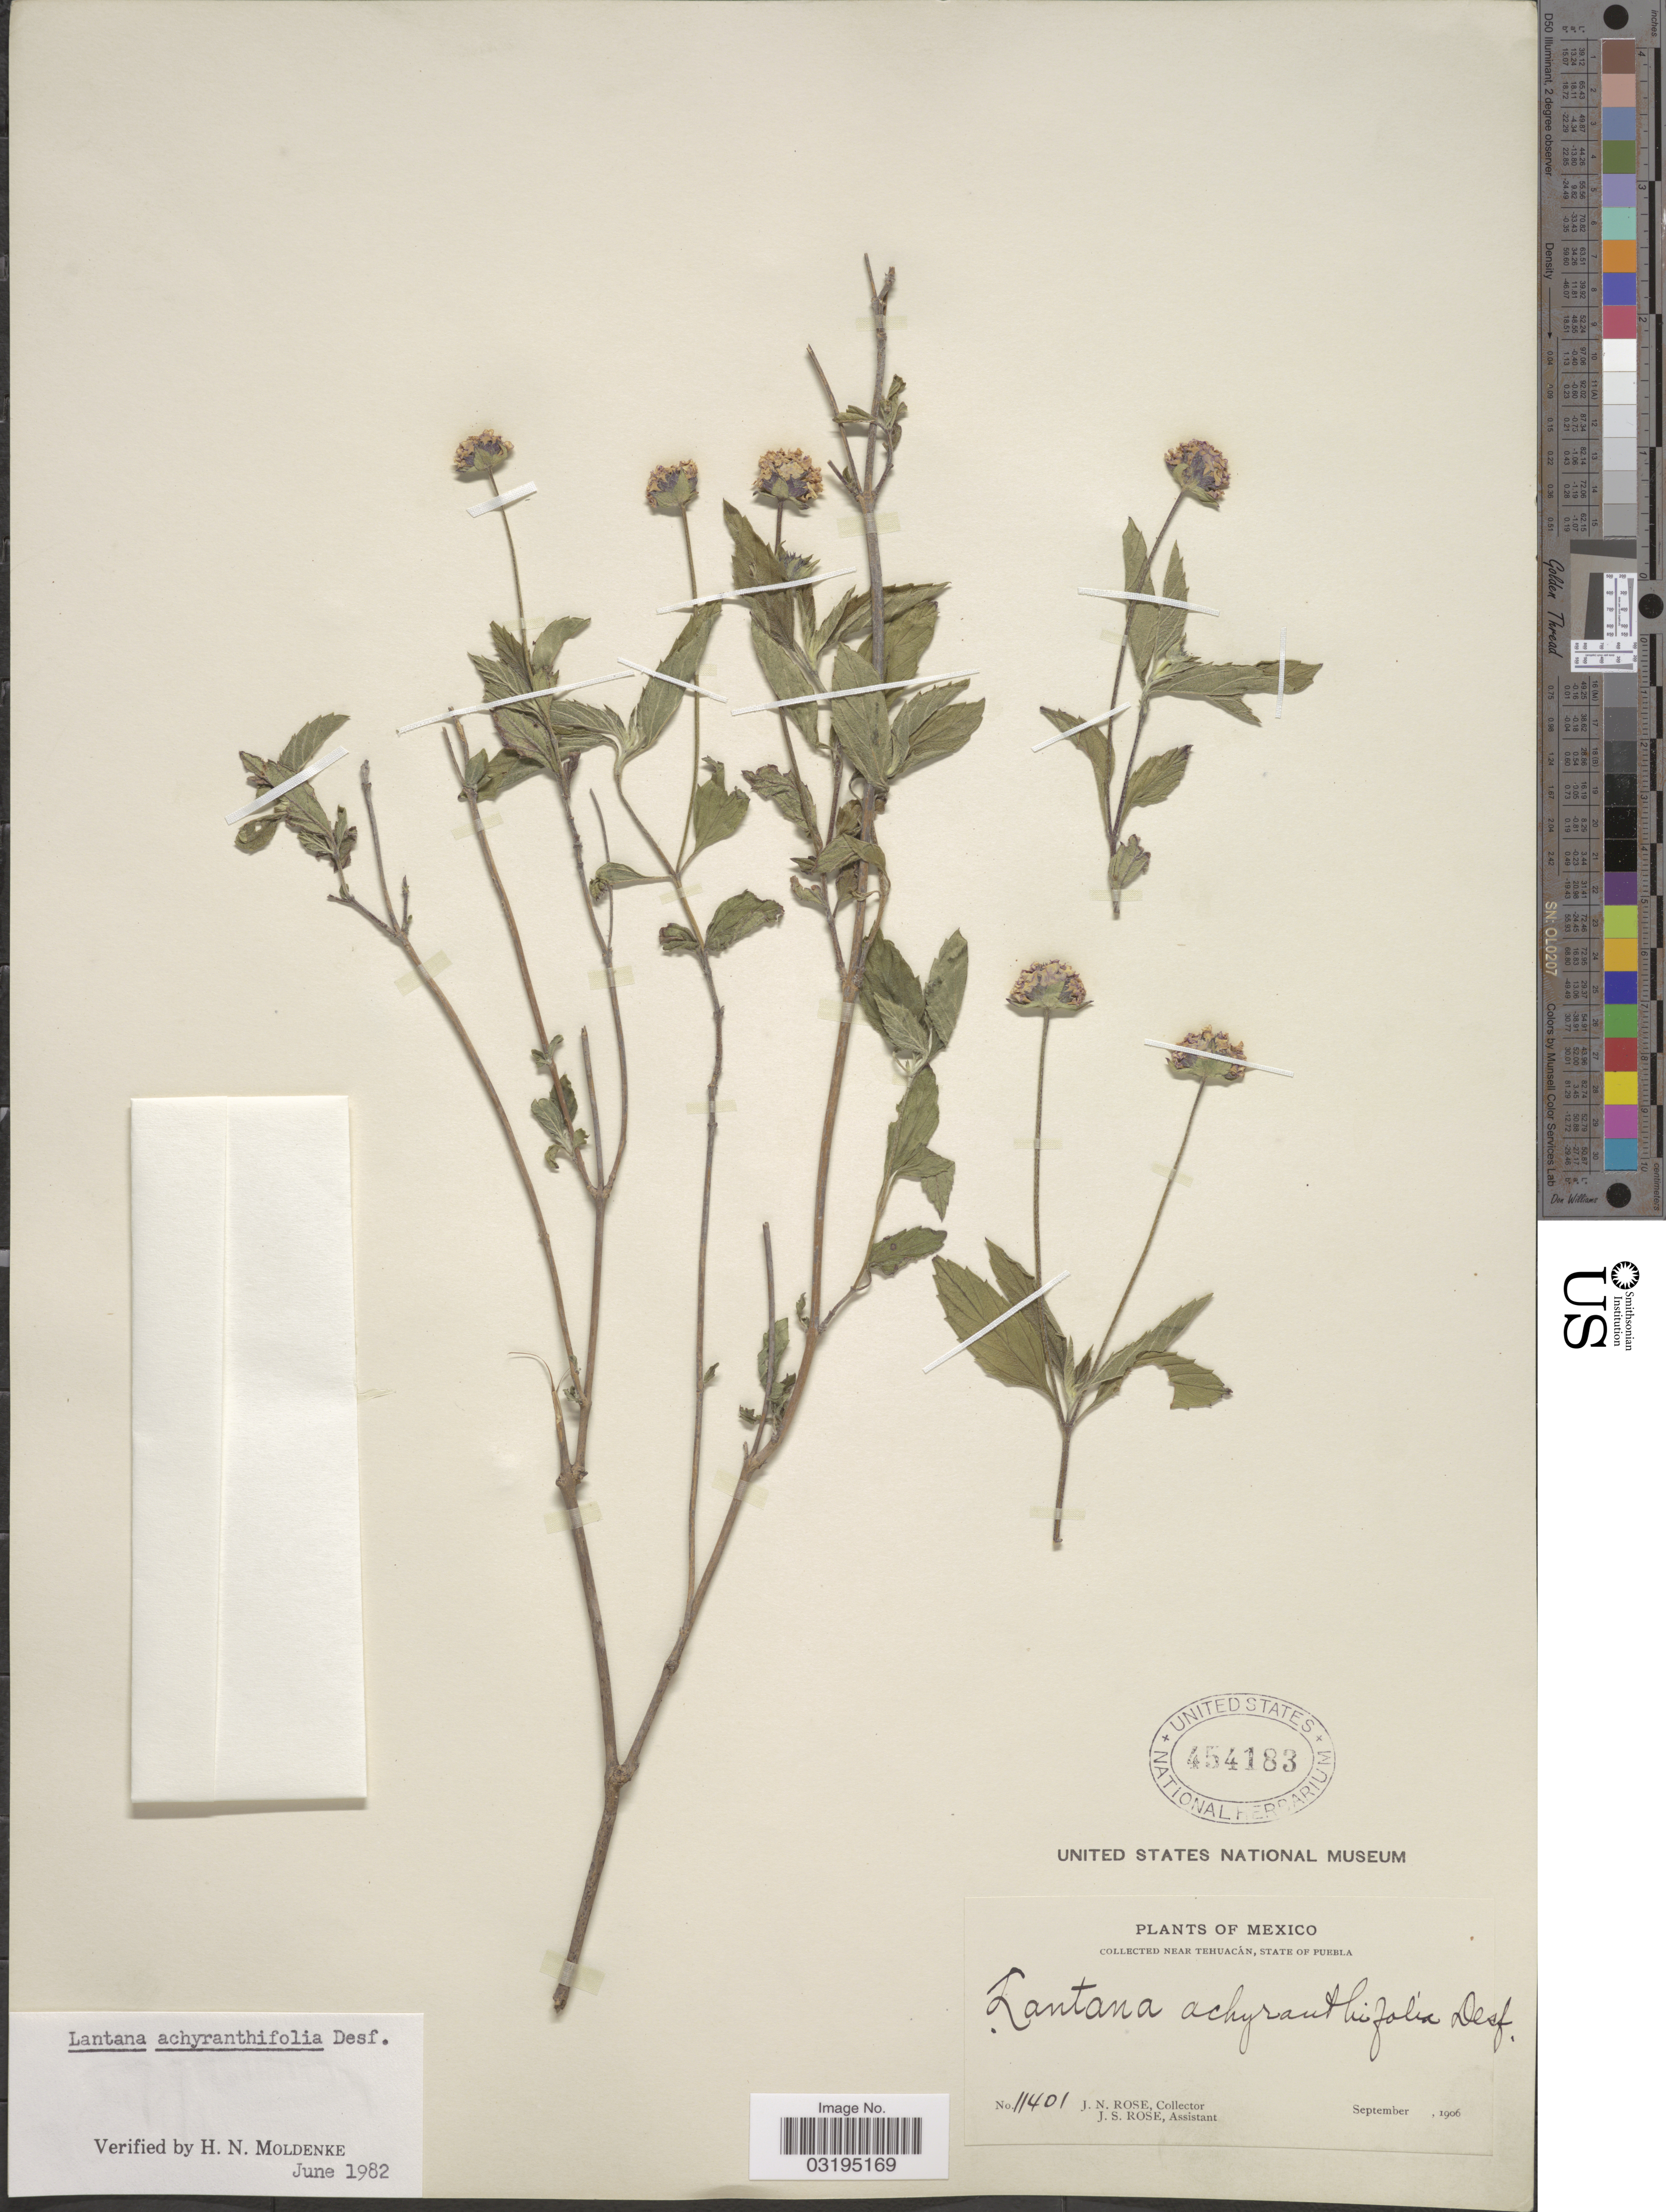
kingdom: Plantae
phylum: Tracheophyta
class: Magnoliopsida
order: Lamiales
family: Verbenaceae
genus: Lantana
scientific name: Lantana achyranthifolia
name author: Desf.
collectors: J. N. Rose & J. S. Rose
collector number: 11401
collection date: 1906-09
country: Mexico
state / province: Puebla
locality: Near Tehuacán.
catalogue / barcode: US 454183